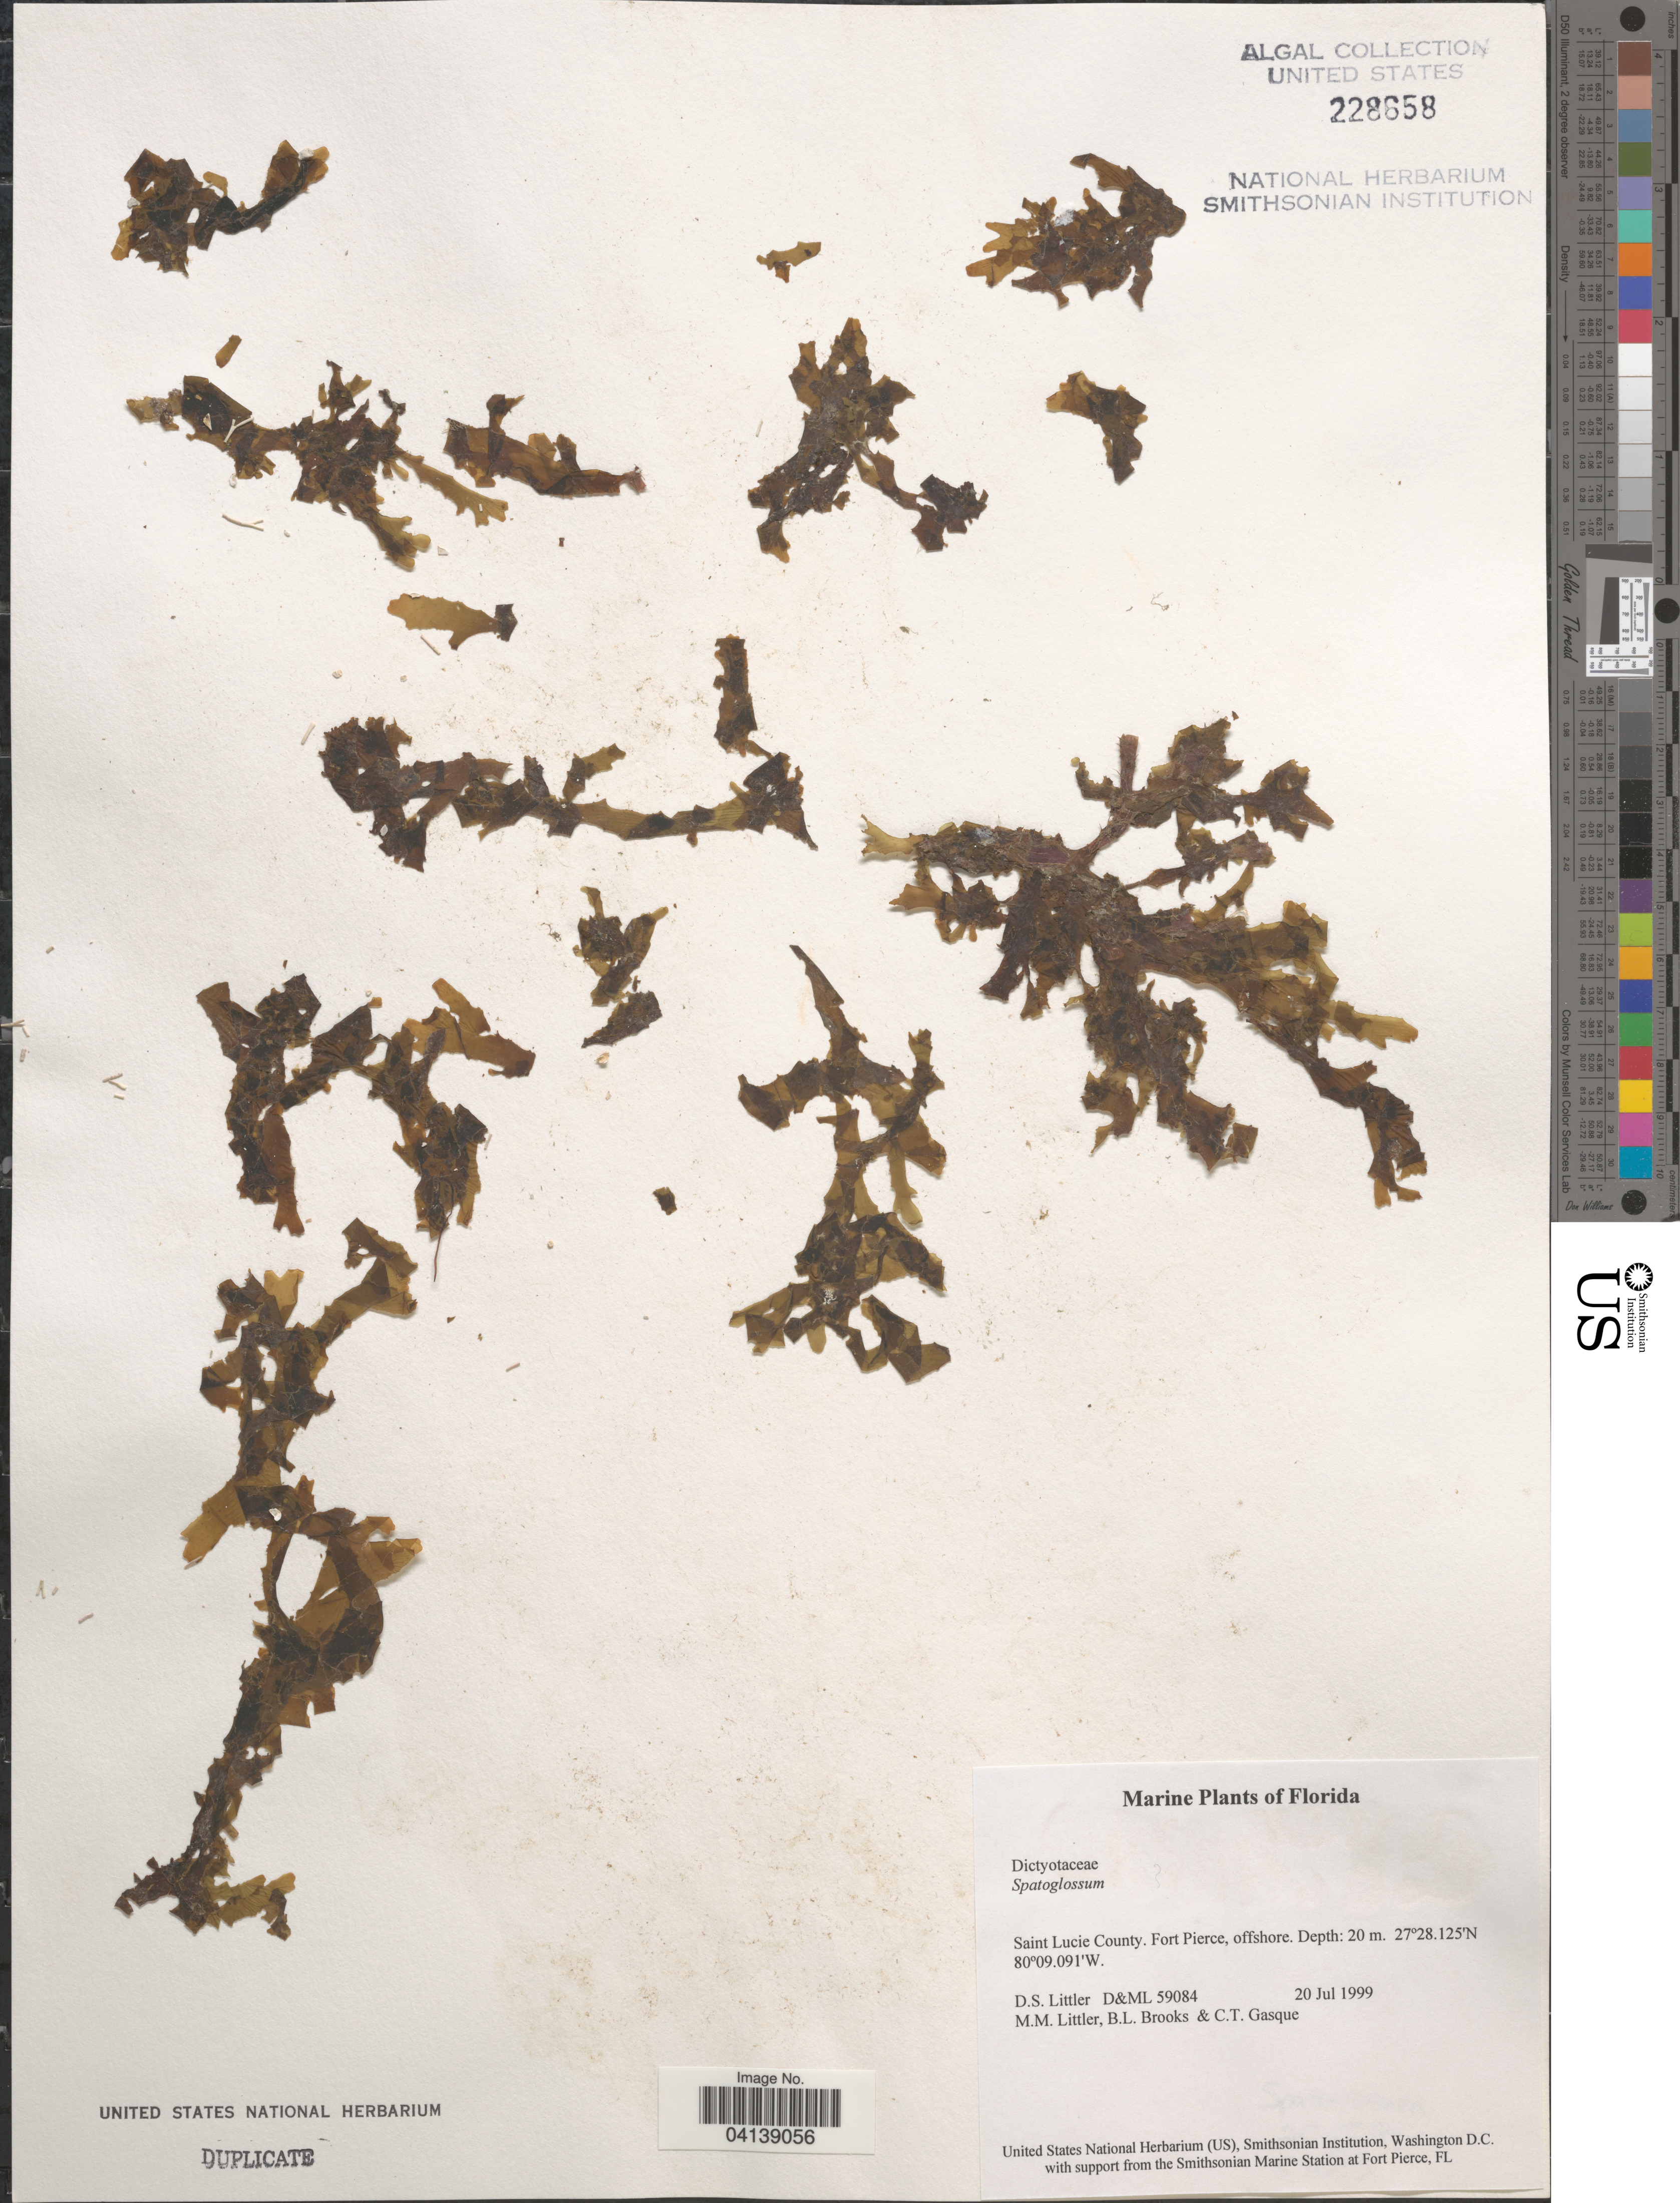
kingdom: Chromista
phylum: Ochrophyta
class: Phaeophyceae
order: Dictyotales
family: Dictyotaceae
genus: Spatoglossum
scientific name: Spatoglossum sp.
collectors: D. S. Littler, B. Brooks & C. Gasque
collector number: D&ML 59084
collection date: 1999-07-20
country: United States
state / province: Florida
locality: Saint Lucie County. Fort Pierce, offshore.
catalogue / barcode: US 228658